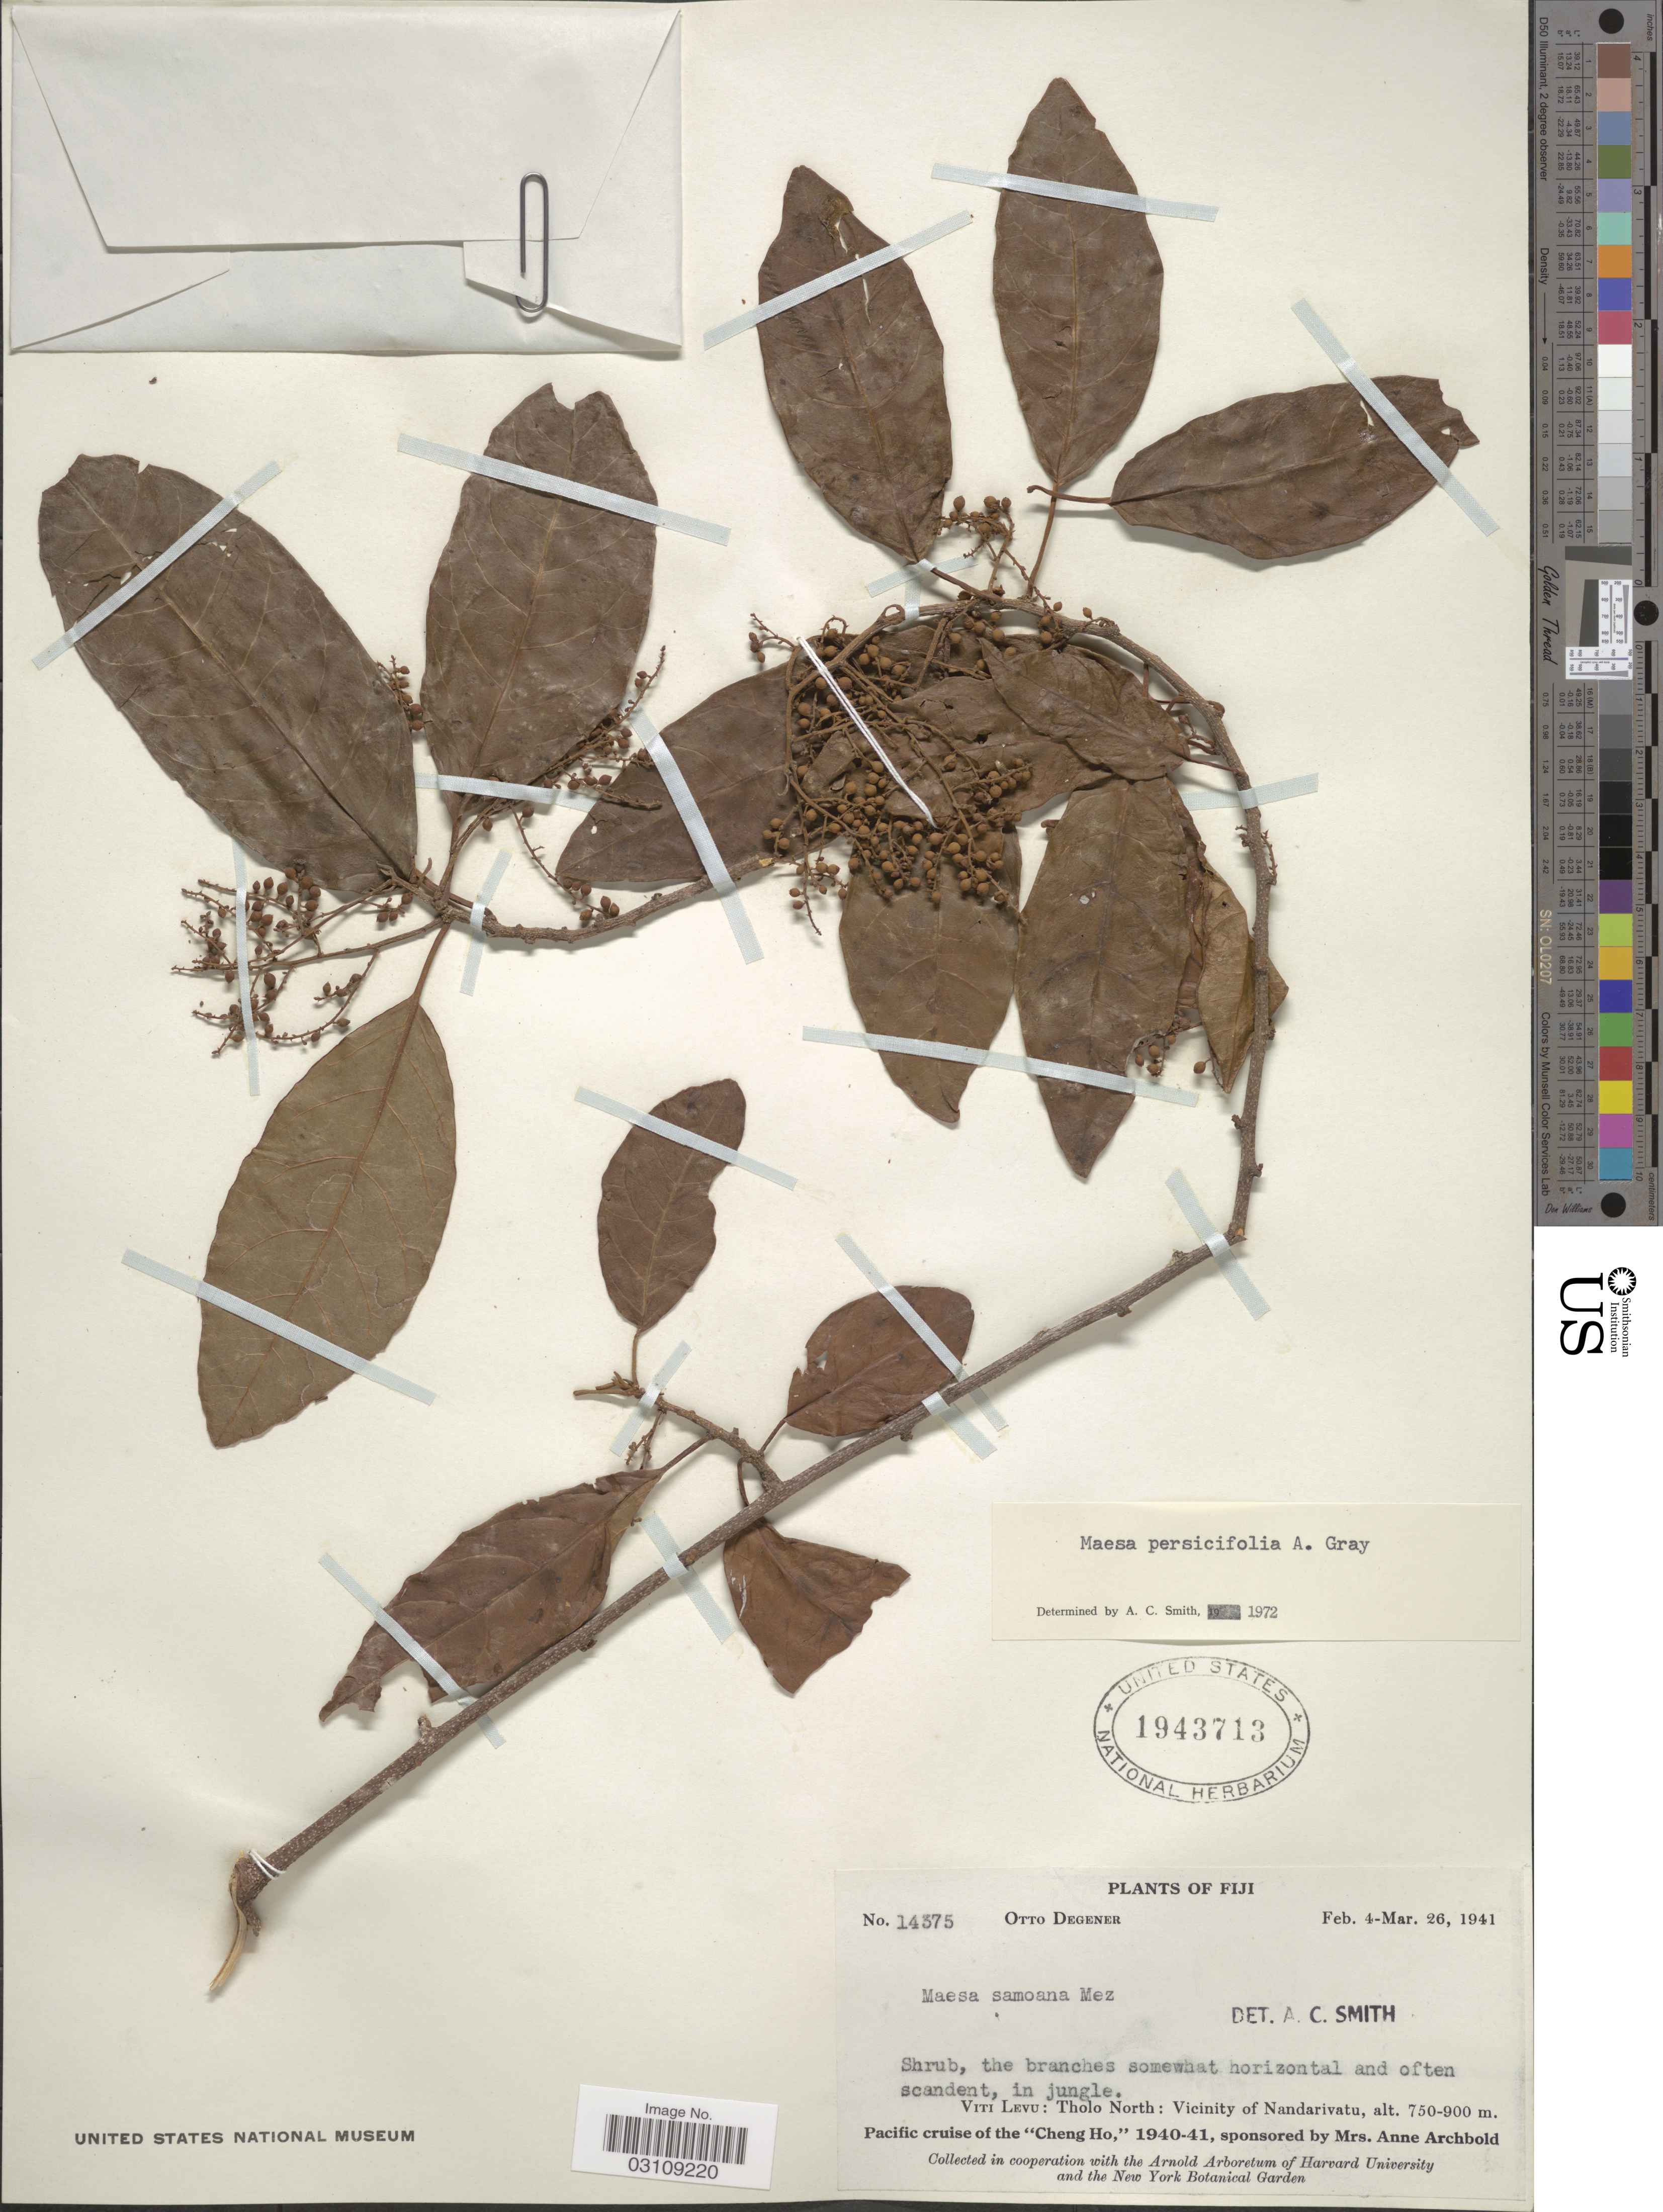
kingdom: Plantae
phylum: Tracheophyta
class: Magnoliopsida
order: Ericales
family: Primulaceae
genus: Maesa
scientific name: Maesa persicaefolia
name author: A. Gray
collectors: O. Degener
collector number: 14375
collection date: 1941-02-04/1941-03-26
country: Fiji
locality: Viti Levu: Tholo North: Vicinity of Nandarivatu.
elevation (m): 750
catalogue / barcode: US 1943713